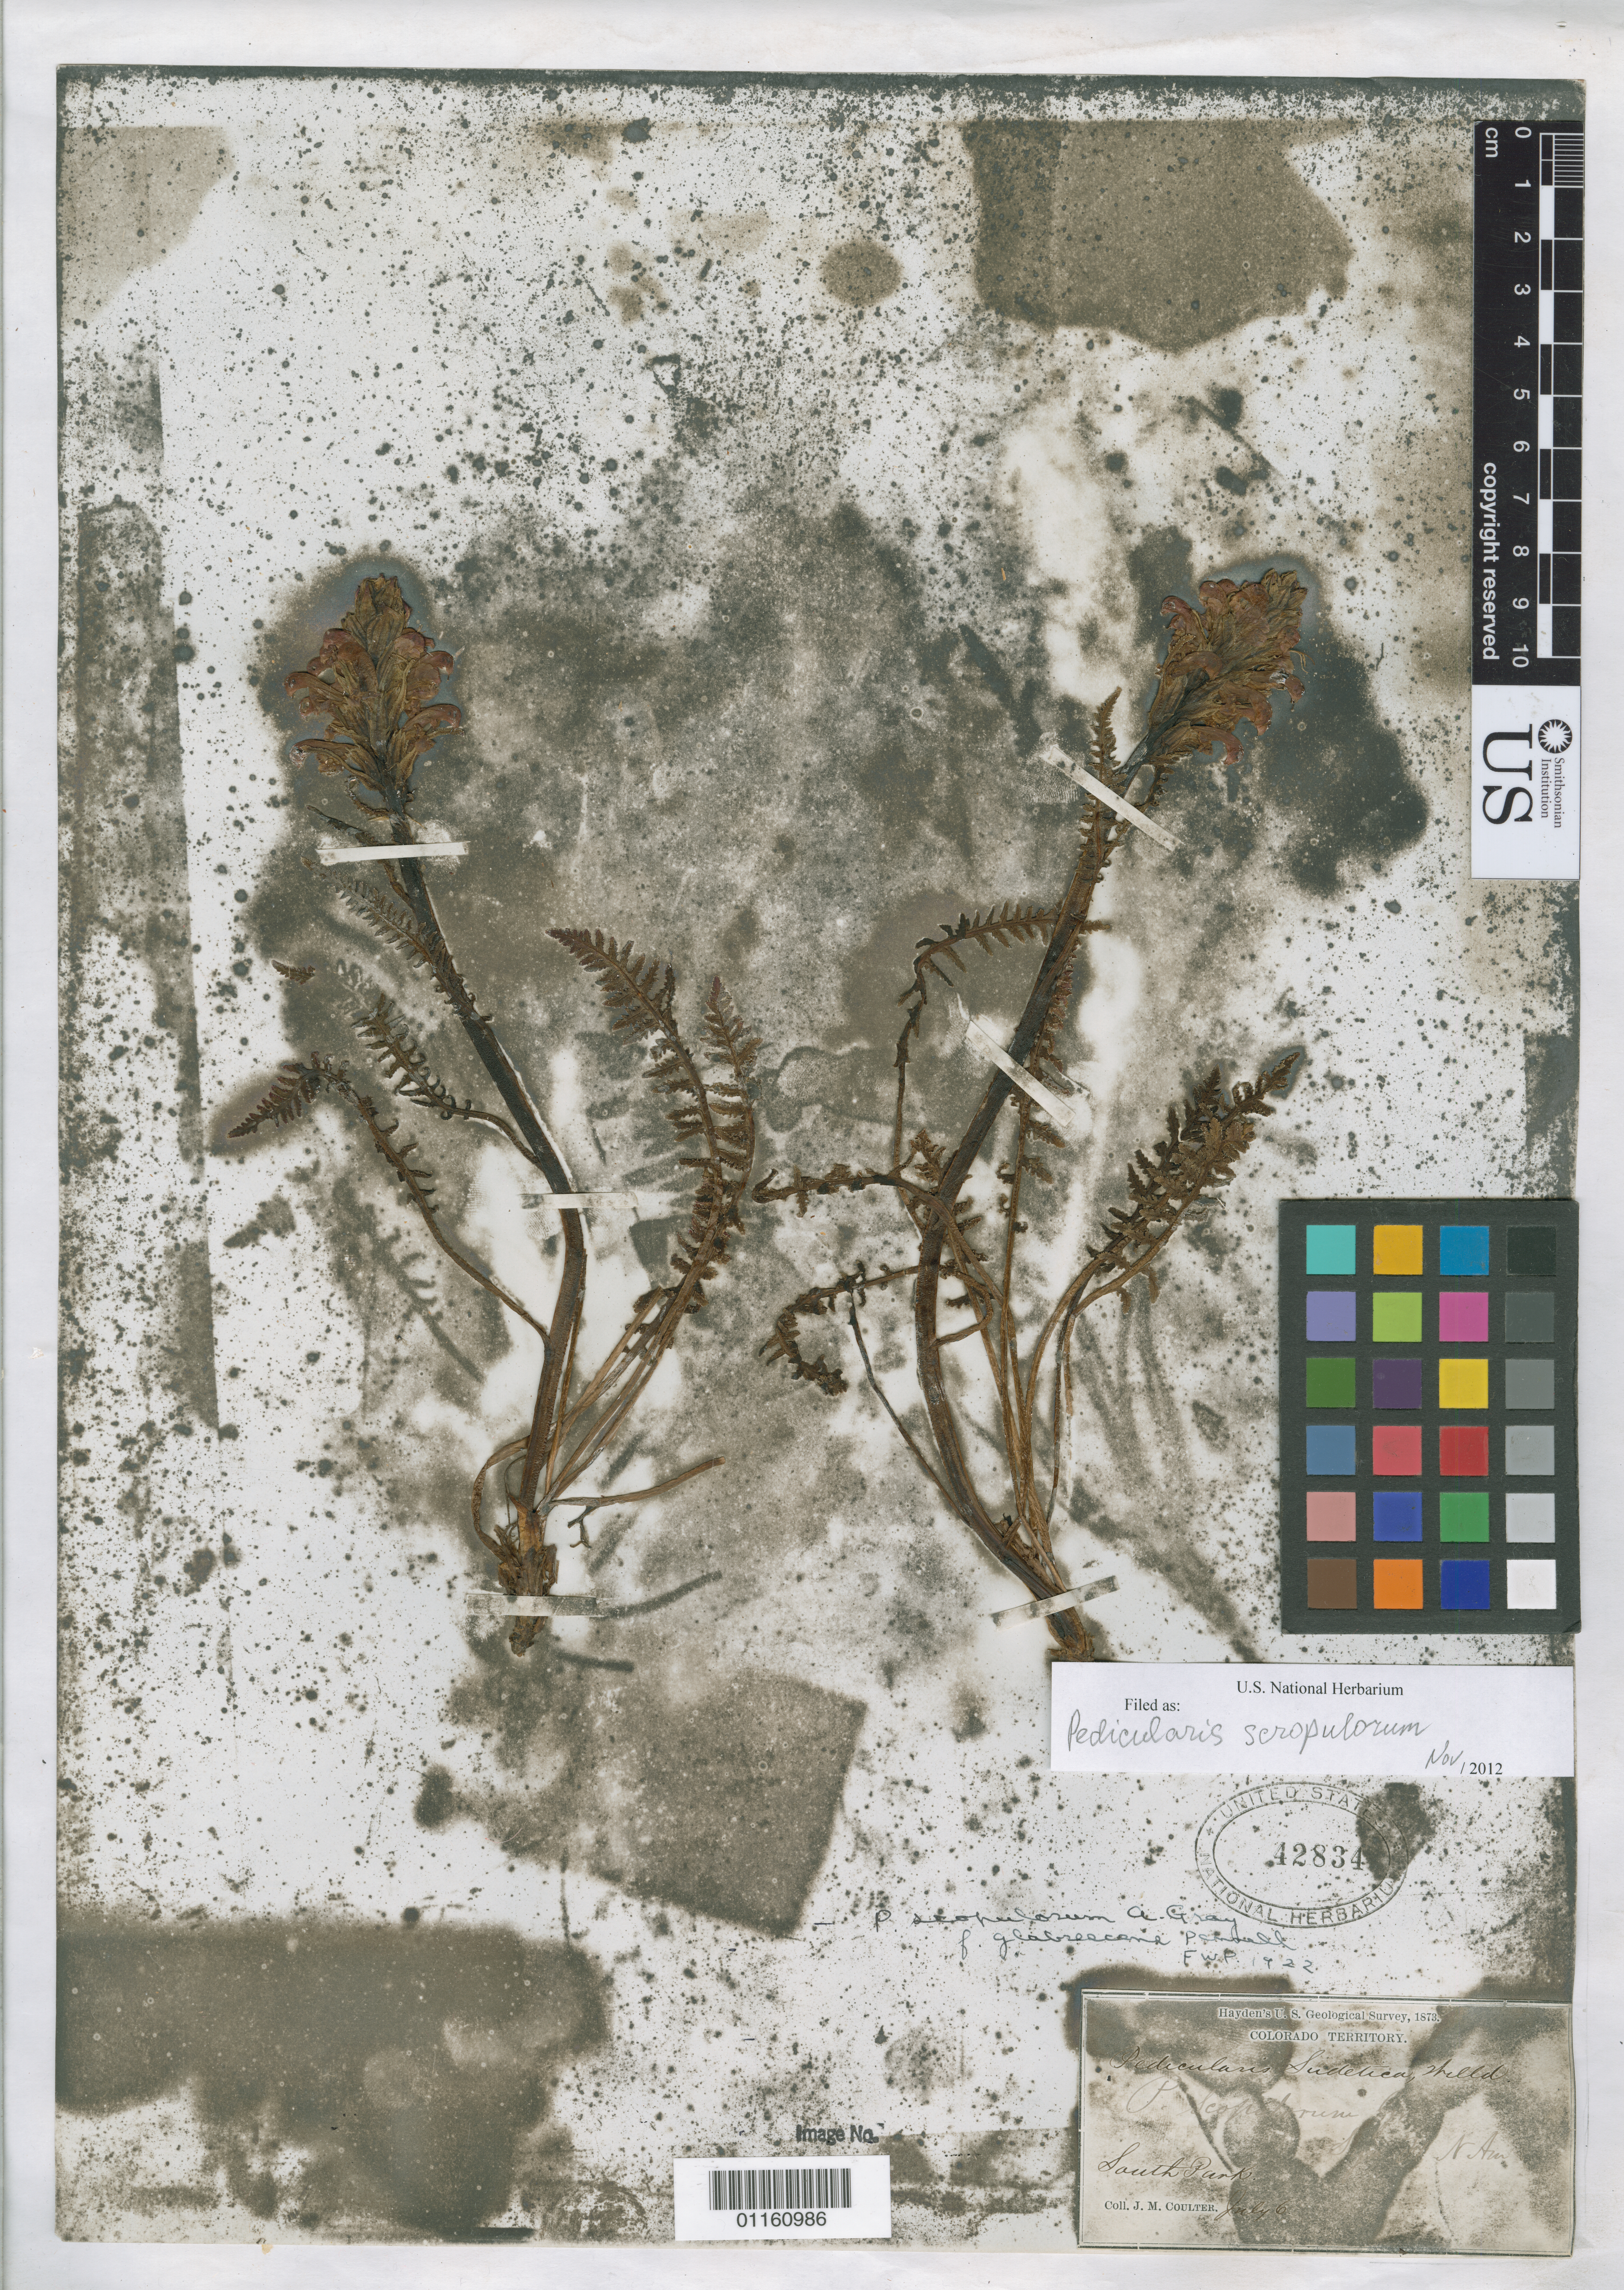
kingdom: Plantae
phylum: Tracheophyta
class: Magnoliopsida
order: Lamiales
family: Orobanchaceae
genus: Pedicularis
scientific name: Pedicularis scopulorum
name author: A. Gray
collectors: J. M. Coulter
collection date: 1873-07-06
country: United States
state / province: Colorado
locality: South Park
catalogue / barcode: US 42834